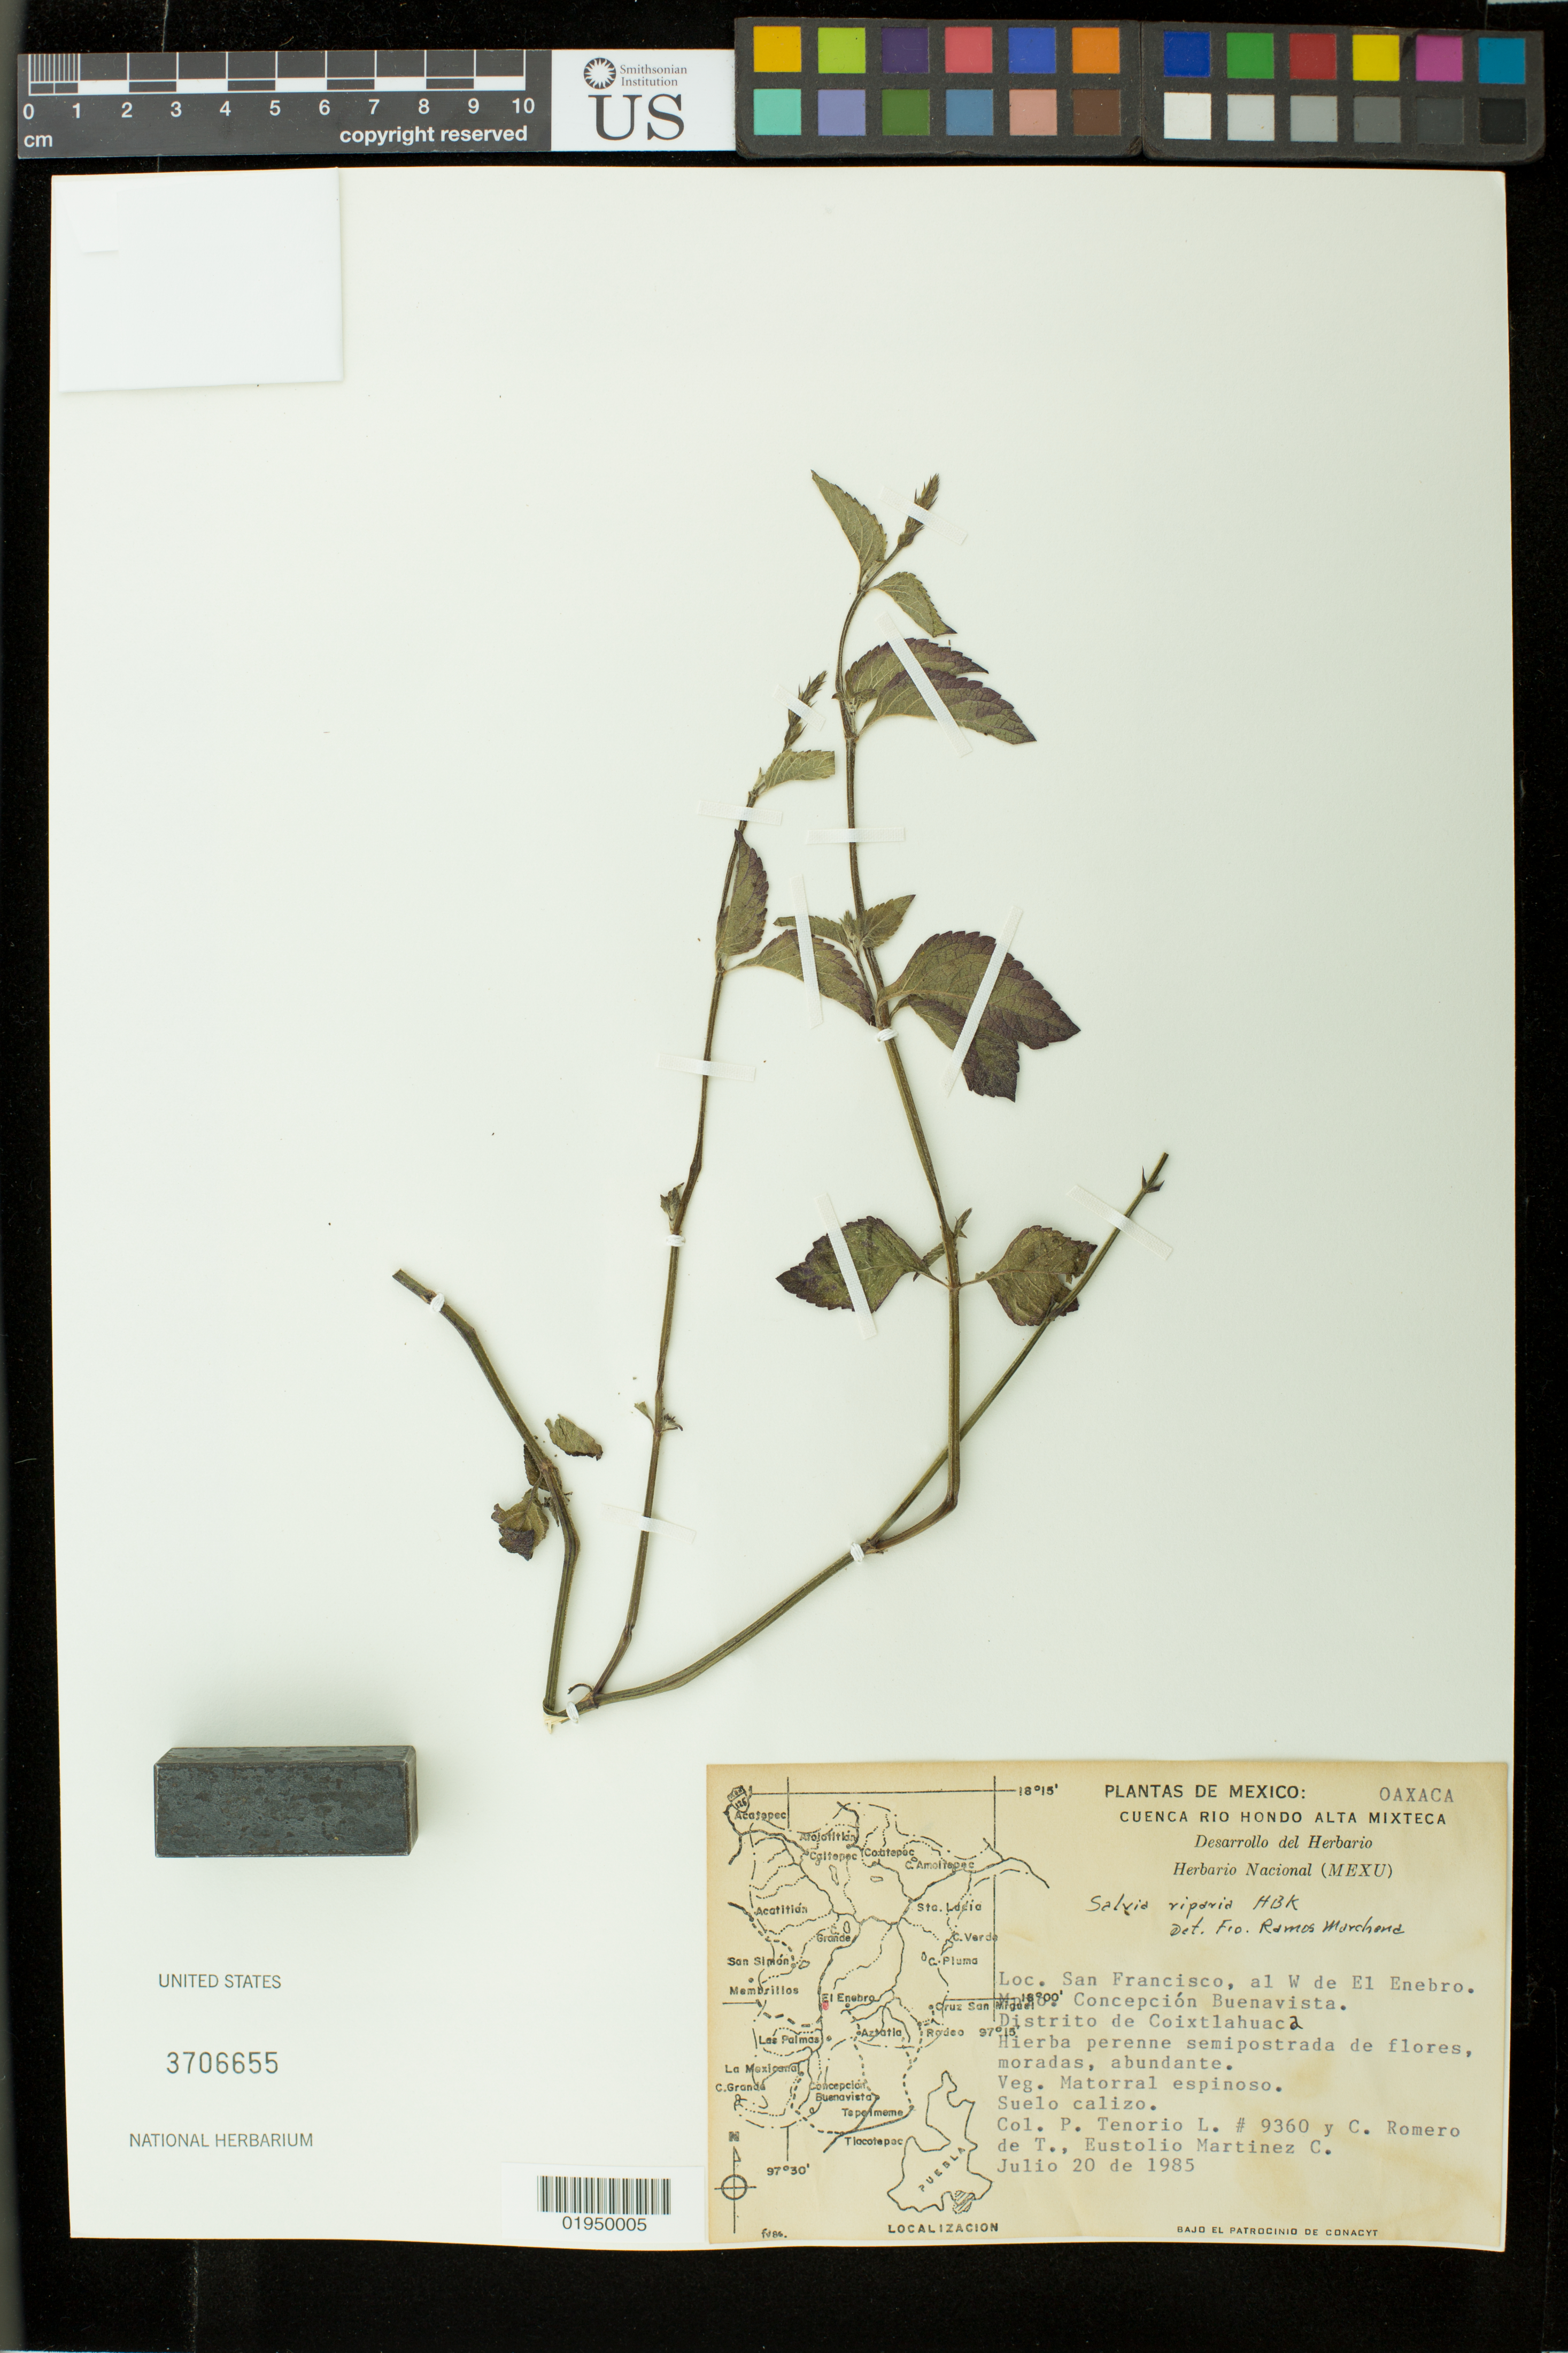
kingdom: Plantae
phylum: Tracheophyta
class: Magnoliopsida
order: Lamiales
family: Lamiaceae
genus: Salvia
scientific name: Salvia riparia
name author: Kunth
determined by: Ramos M., F.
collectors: P. Tenorio L., C. Romero de T. & E. Martinez C.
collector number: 9360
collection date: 1985-07-20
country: Mexico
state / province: Oaxaca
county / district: Coixtlahuaca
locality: San Francisco, al W de El Enebro. Mpio. Concepcion Buenavista.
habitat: Matorral espinoso. Suelo calizo.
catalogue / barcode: US 3706655